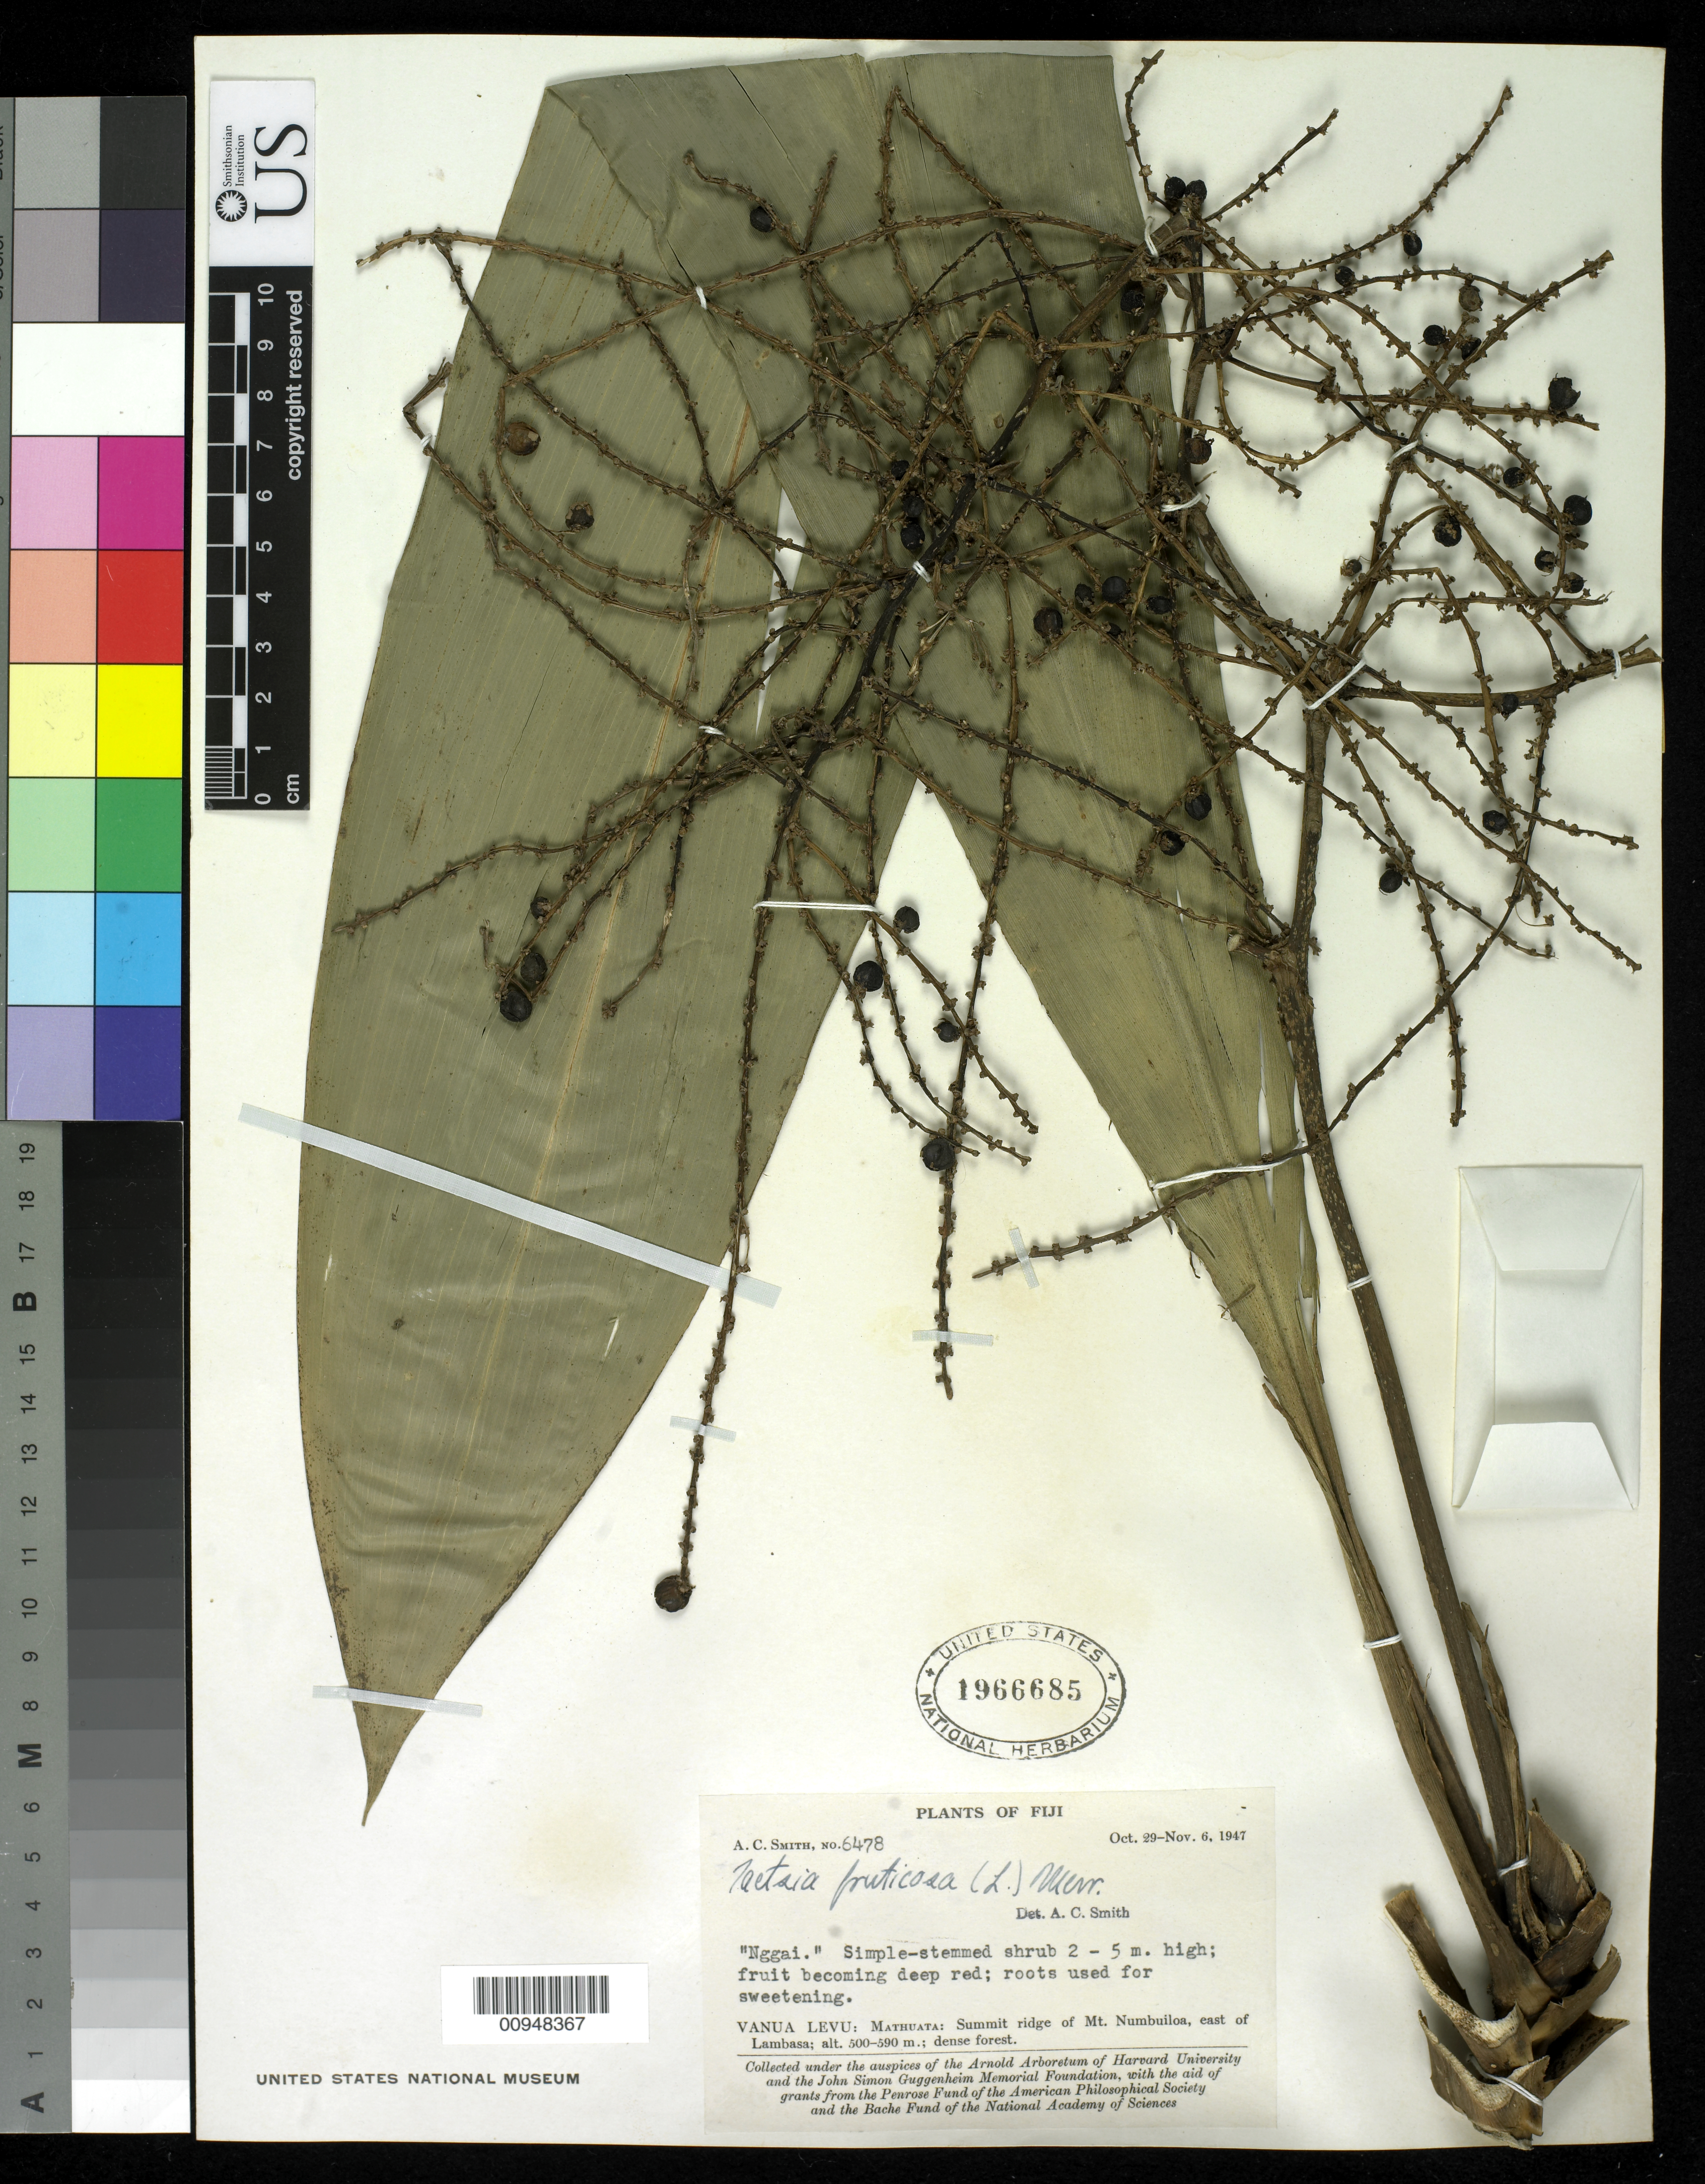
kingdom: Plantae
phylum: Tracheophyta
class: Liliopsida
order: Asparagales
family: Asparagaceae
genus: Cordyline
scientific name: Cordyline fruticosa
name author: (L.) A. Chev.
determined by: Strong, Mark T., (BOT), Smithsonian Institution - National Museum of Natural History (UNITED STATES)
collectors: C. A. Smith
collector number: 6478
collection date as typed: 27 Oct 1947 to 10 Nov 1947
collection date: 1947-10-27/1947-11-10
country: Fiji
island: Macuata-i-Wai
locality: Slopes of Mt. Numbuiloa, east of Lambasa.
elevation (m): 100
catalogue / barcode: US 1966685